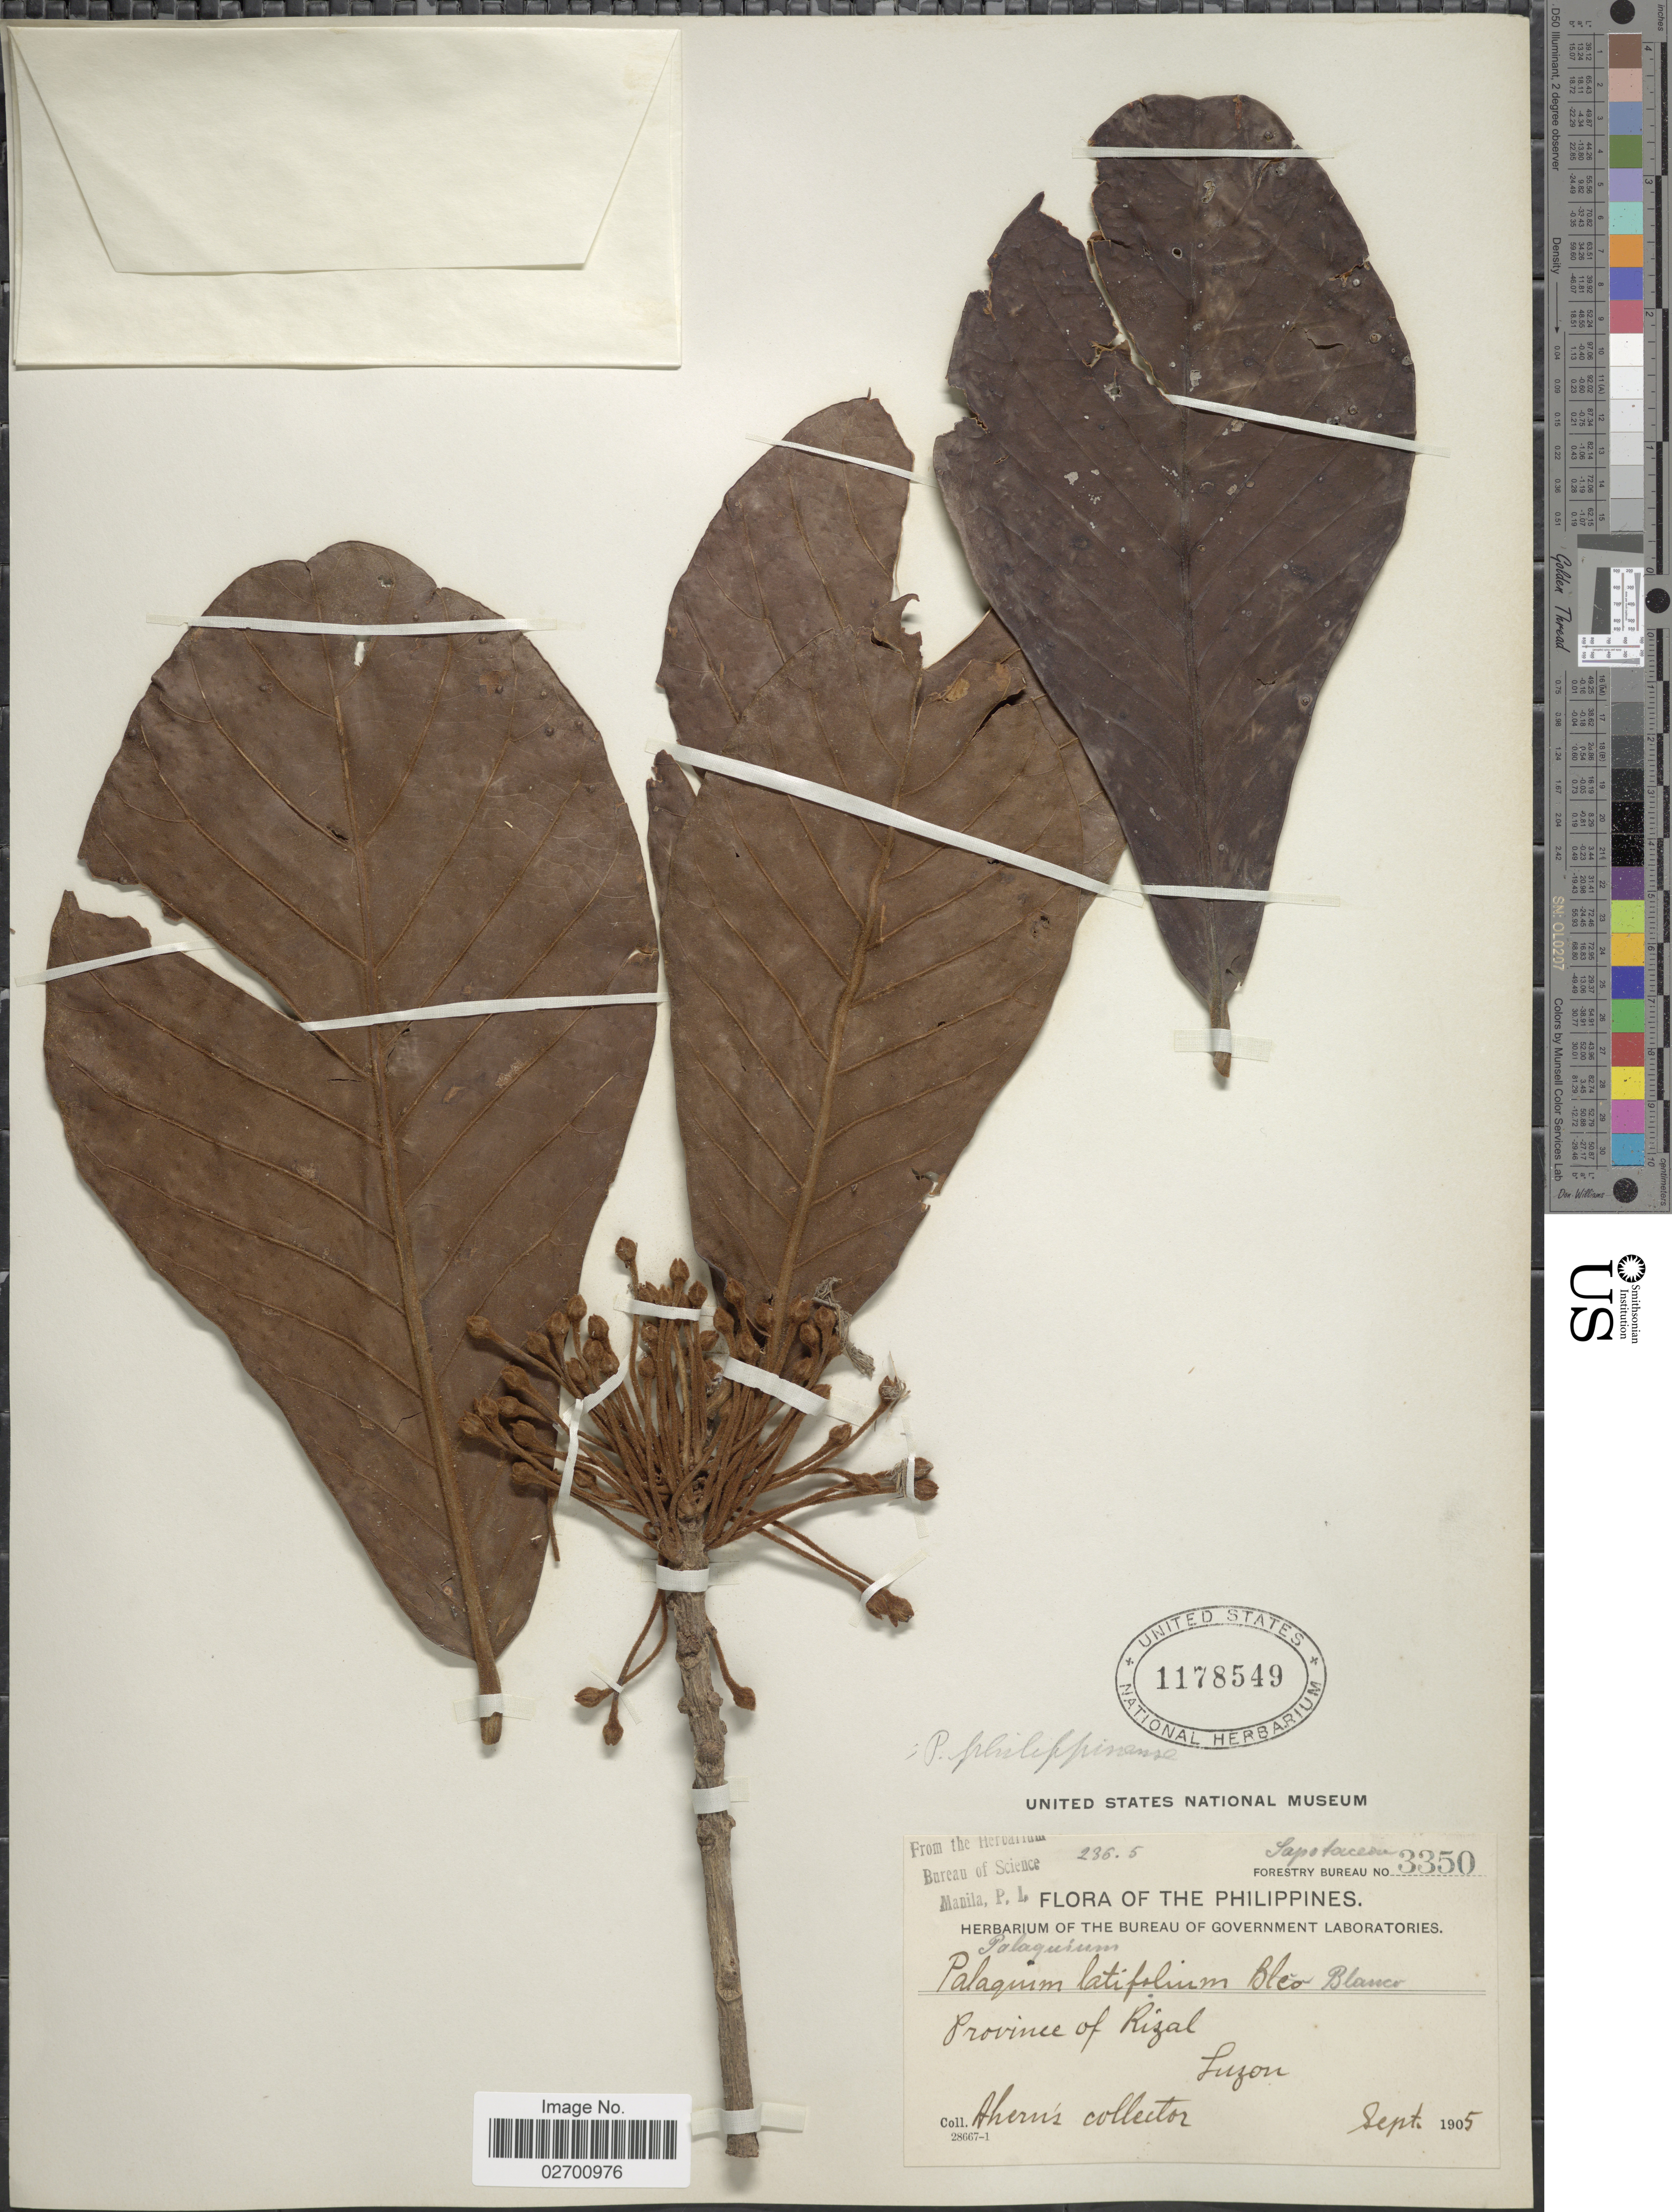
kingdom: Plantae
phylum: Tracheophyta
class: Magnoliopsida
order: Ericales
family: Sapotaceae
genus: Palaquium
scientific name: Palaquium philippense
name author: (Perr.) C.B. Rob.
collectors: Ahern's collector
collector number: Forestry Bureau 3350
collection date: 1905-09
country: Philippines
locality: Province of Rizal, Luzon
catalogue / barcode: US 1178549